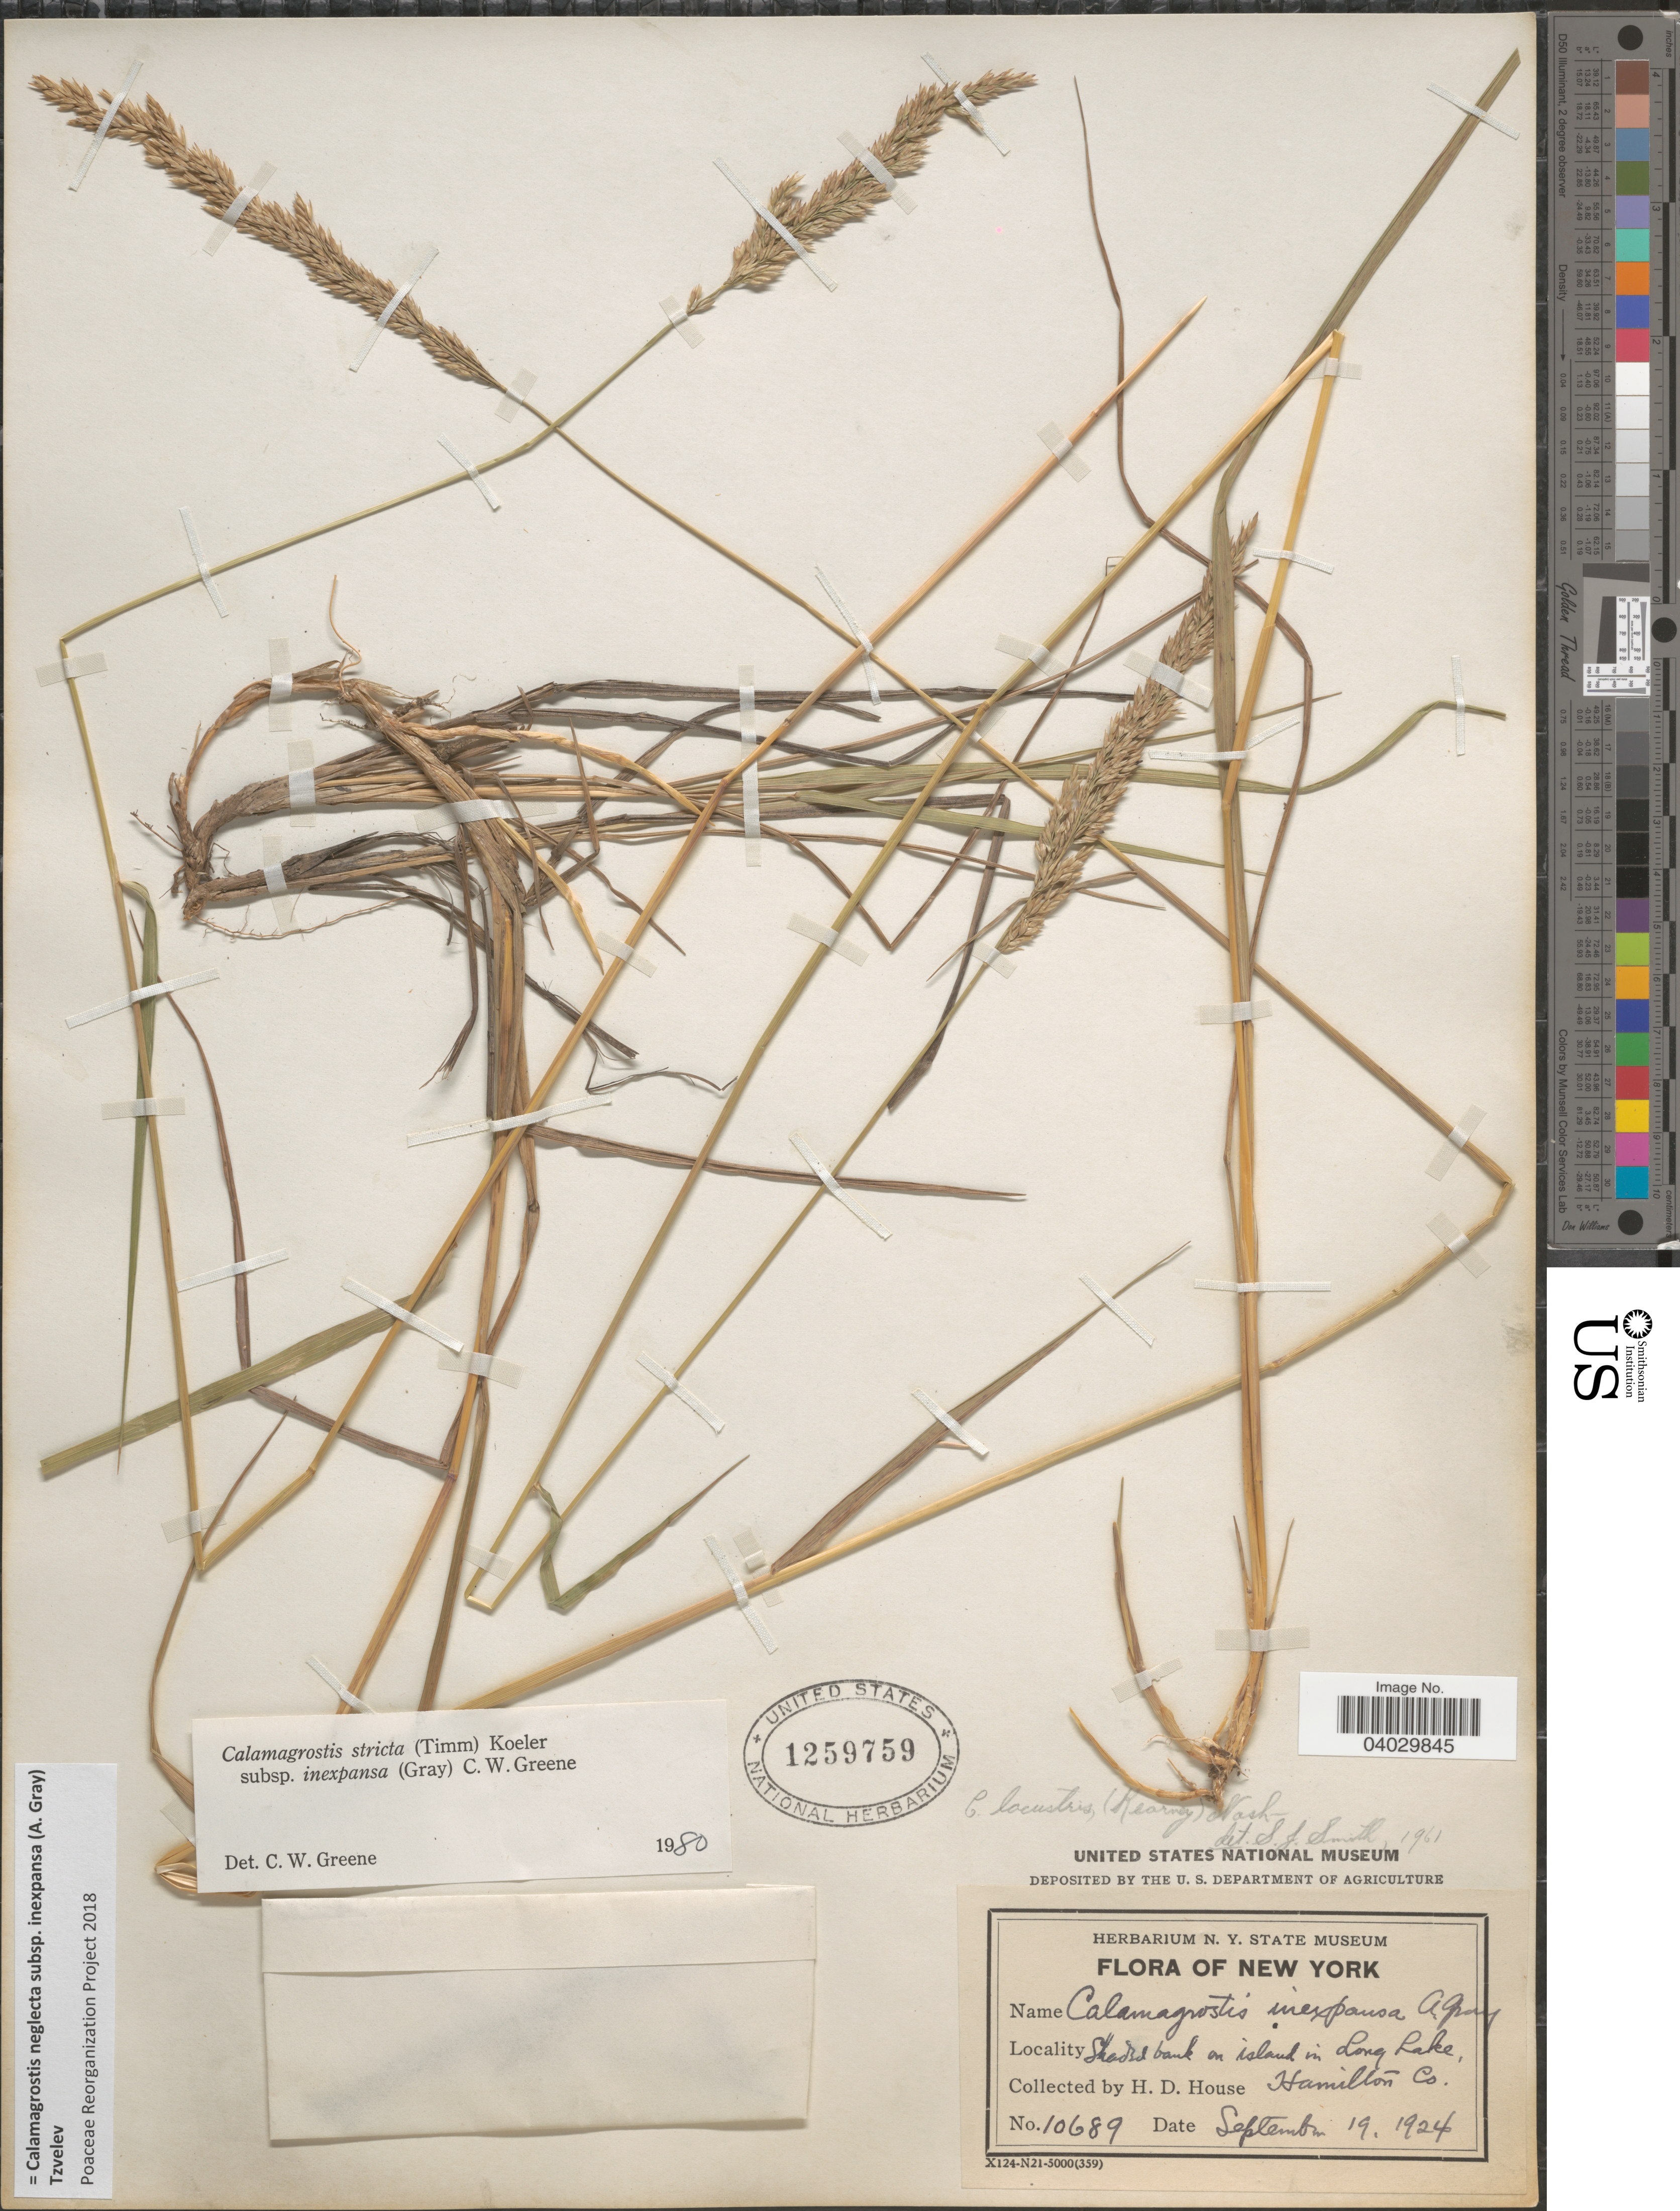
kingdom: Plantae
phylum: Tracheophyta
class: Liliopsida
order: Poales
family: Poaceae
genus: Calamagrostis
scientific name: Calamagrostis neglecta subsp. inexpansa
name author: (A. Gray) Tzvelev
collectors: H. D. House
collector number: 10689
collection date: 1924-09-19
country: United States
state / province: New York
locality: Shaded bank on island in Long Lake. Hamilton Co.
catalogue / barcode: US 1259759